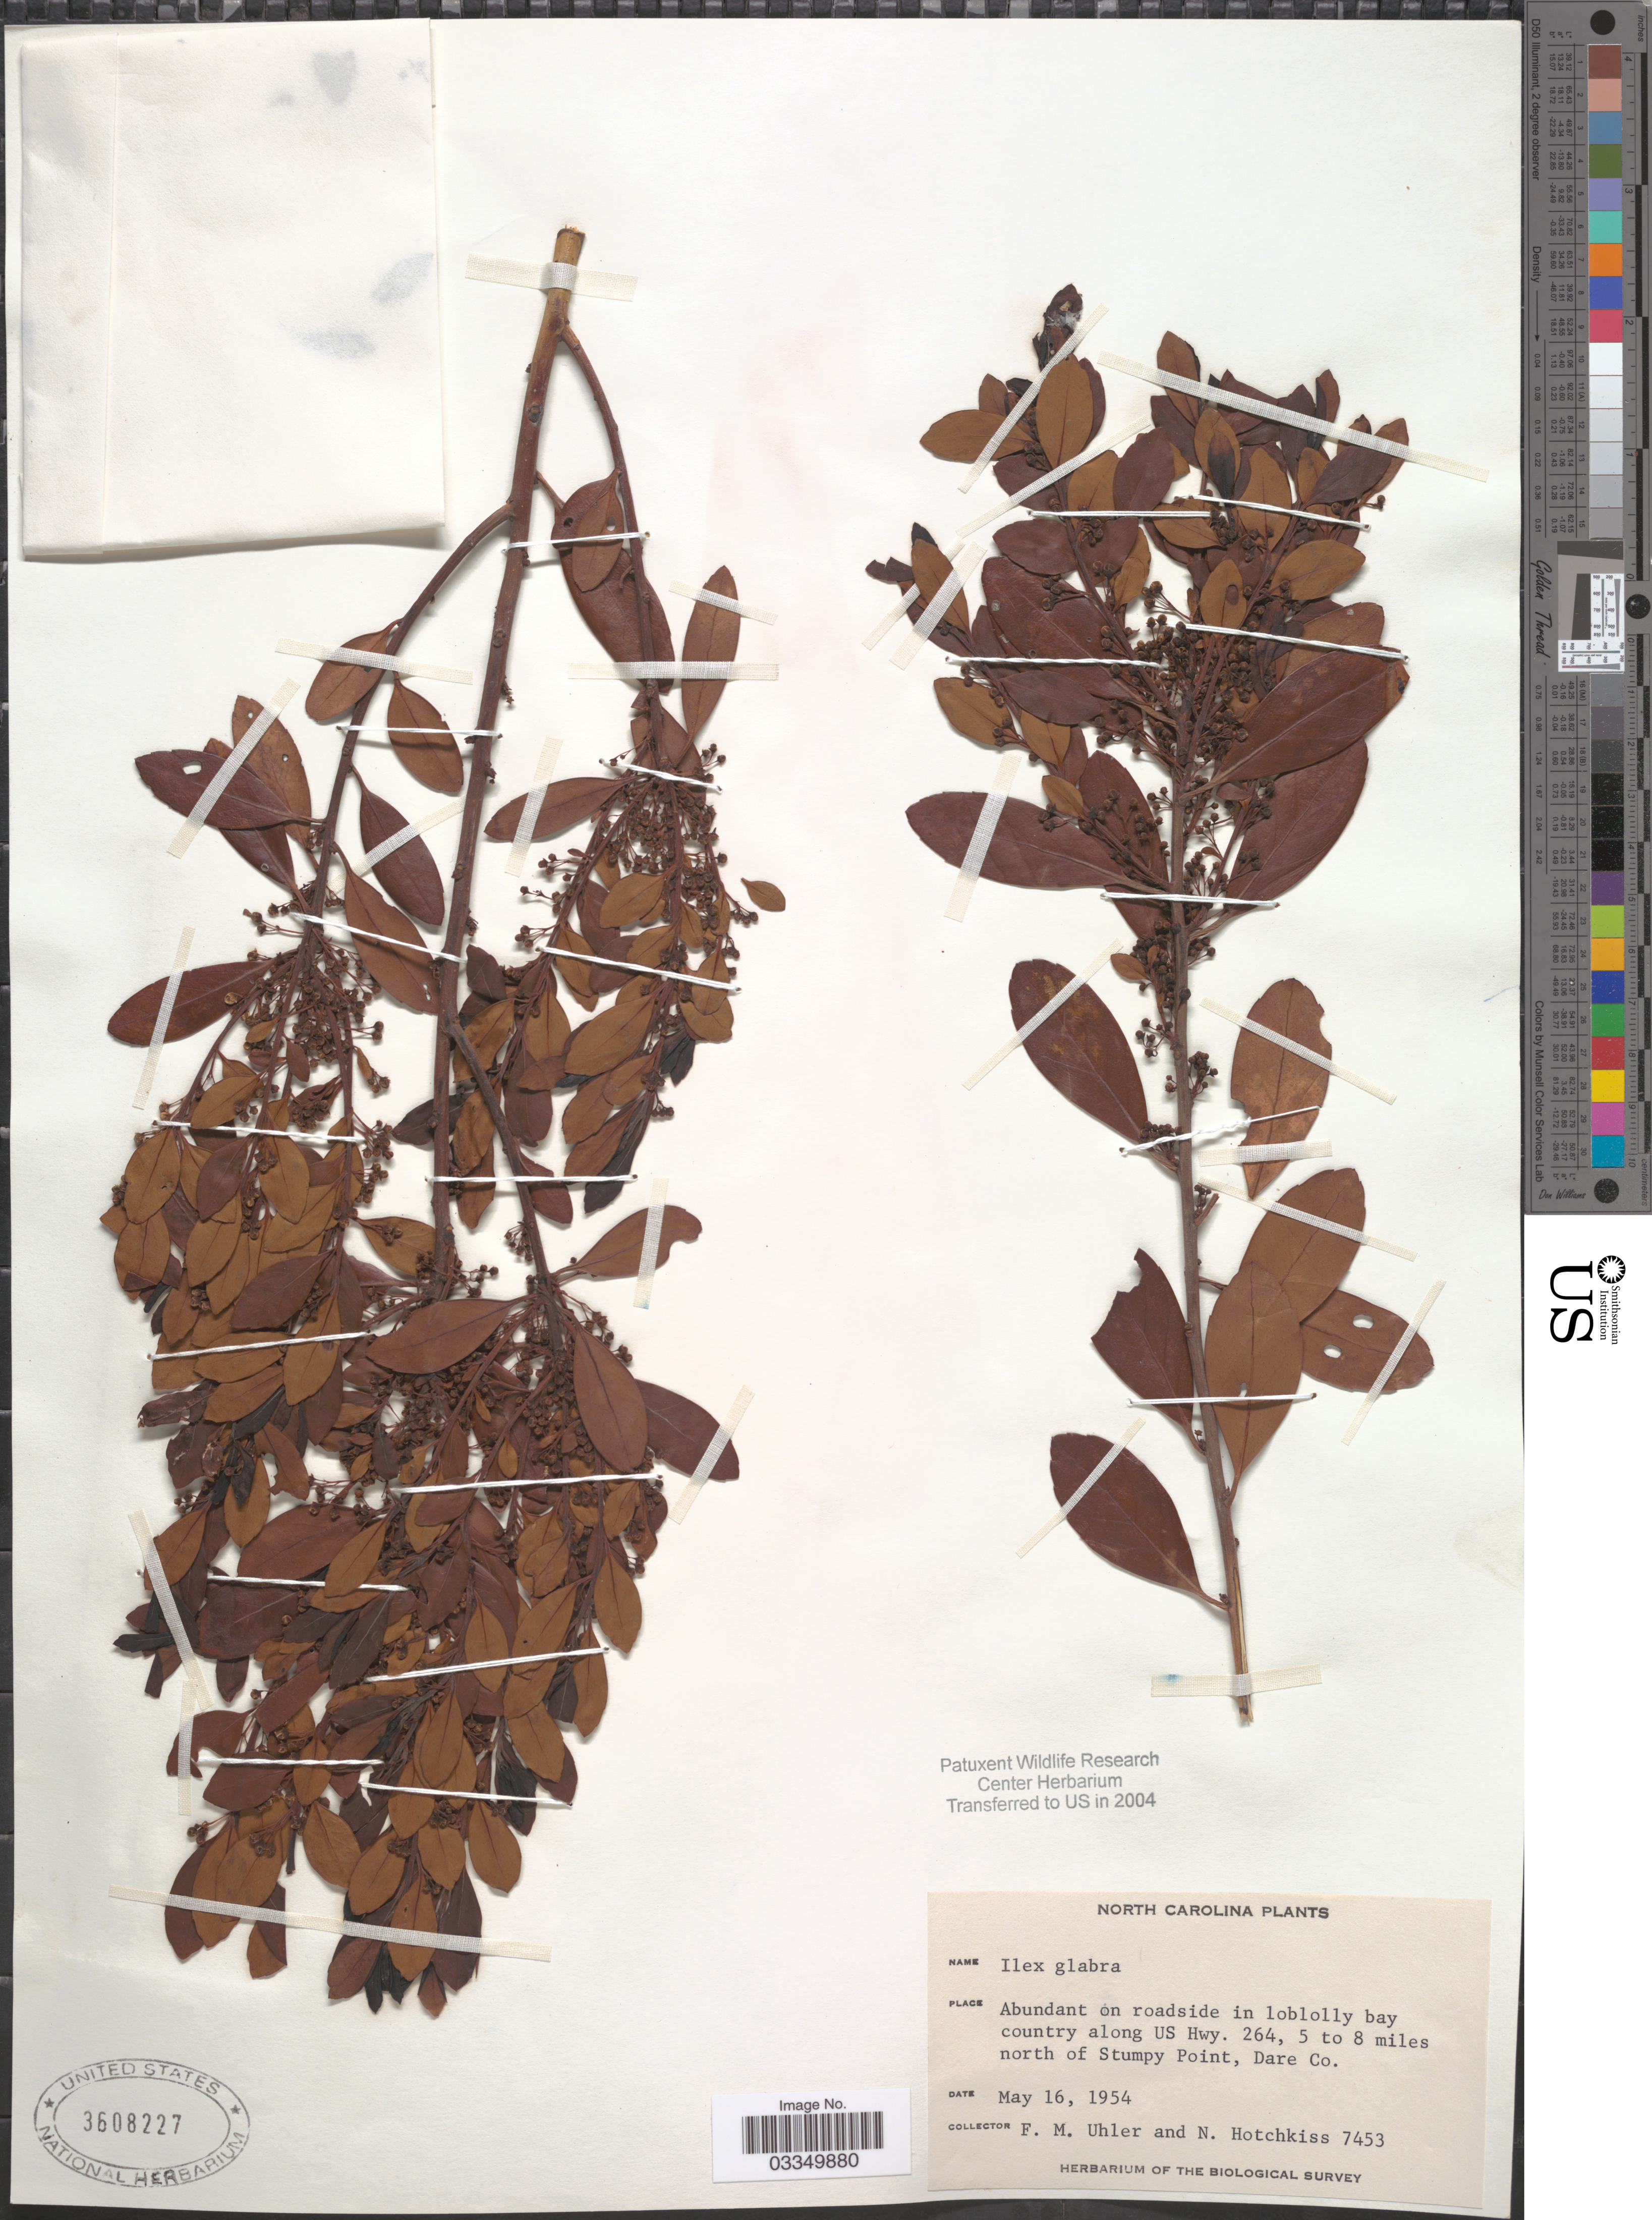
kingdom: Plantae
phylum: Tracheophyta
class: Magnoliopsida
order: Aquifoliales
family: Aquifoliaceae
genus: Ilex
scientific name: Ilex glabra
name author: (L.) A. Gray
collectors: F. M. Uhler & N. Hotchkiss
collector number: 7453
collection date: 1954-05-16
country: United States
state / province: North Carolina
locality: Along US Hwy. 264, 5 to 8 miles north of Stumpy Point, Dare Co.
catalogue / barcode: US 3608227